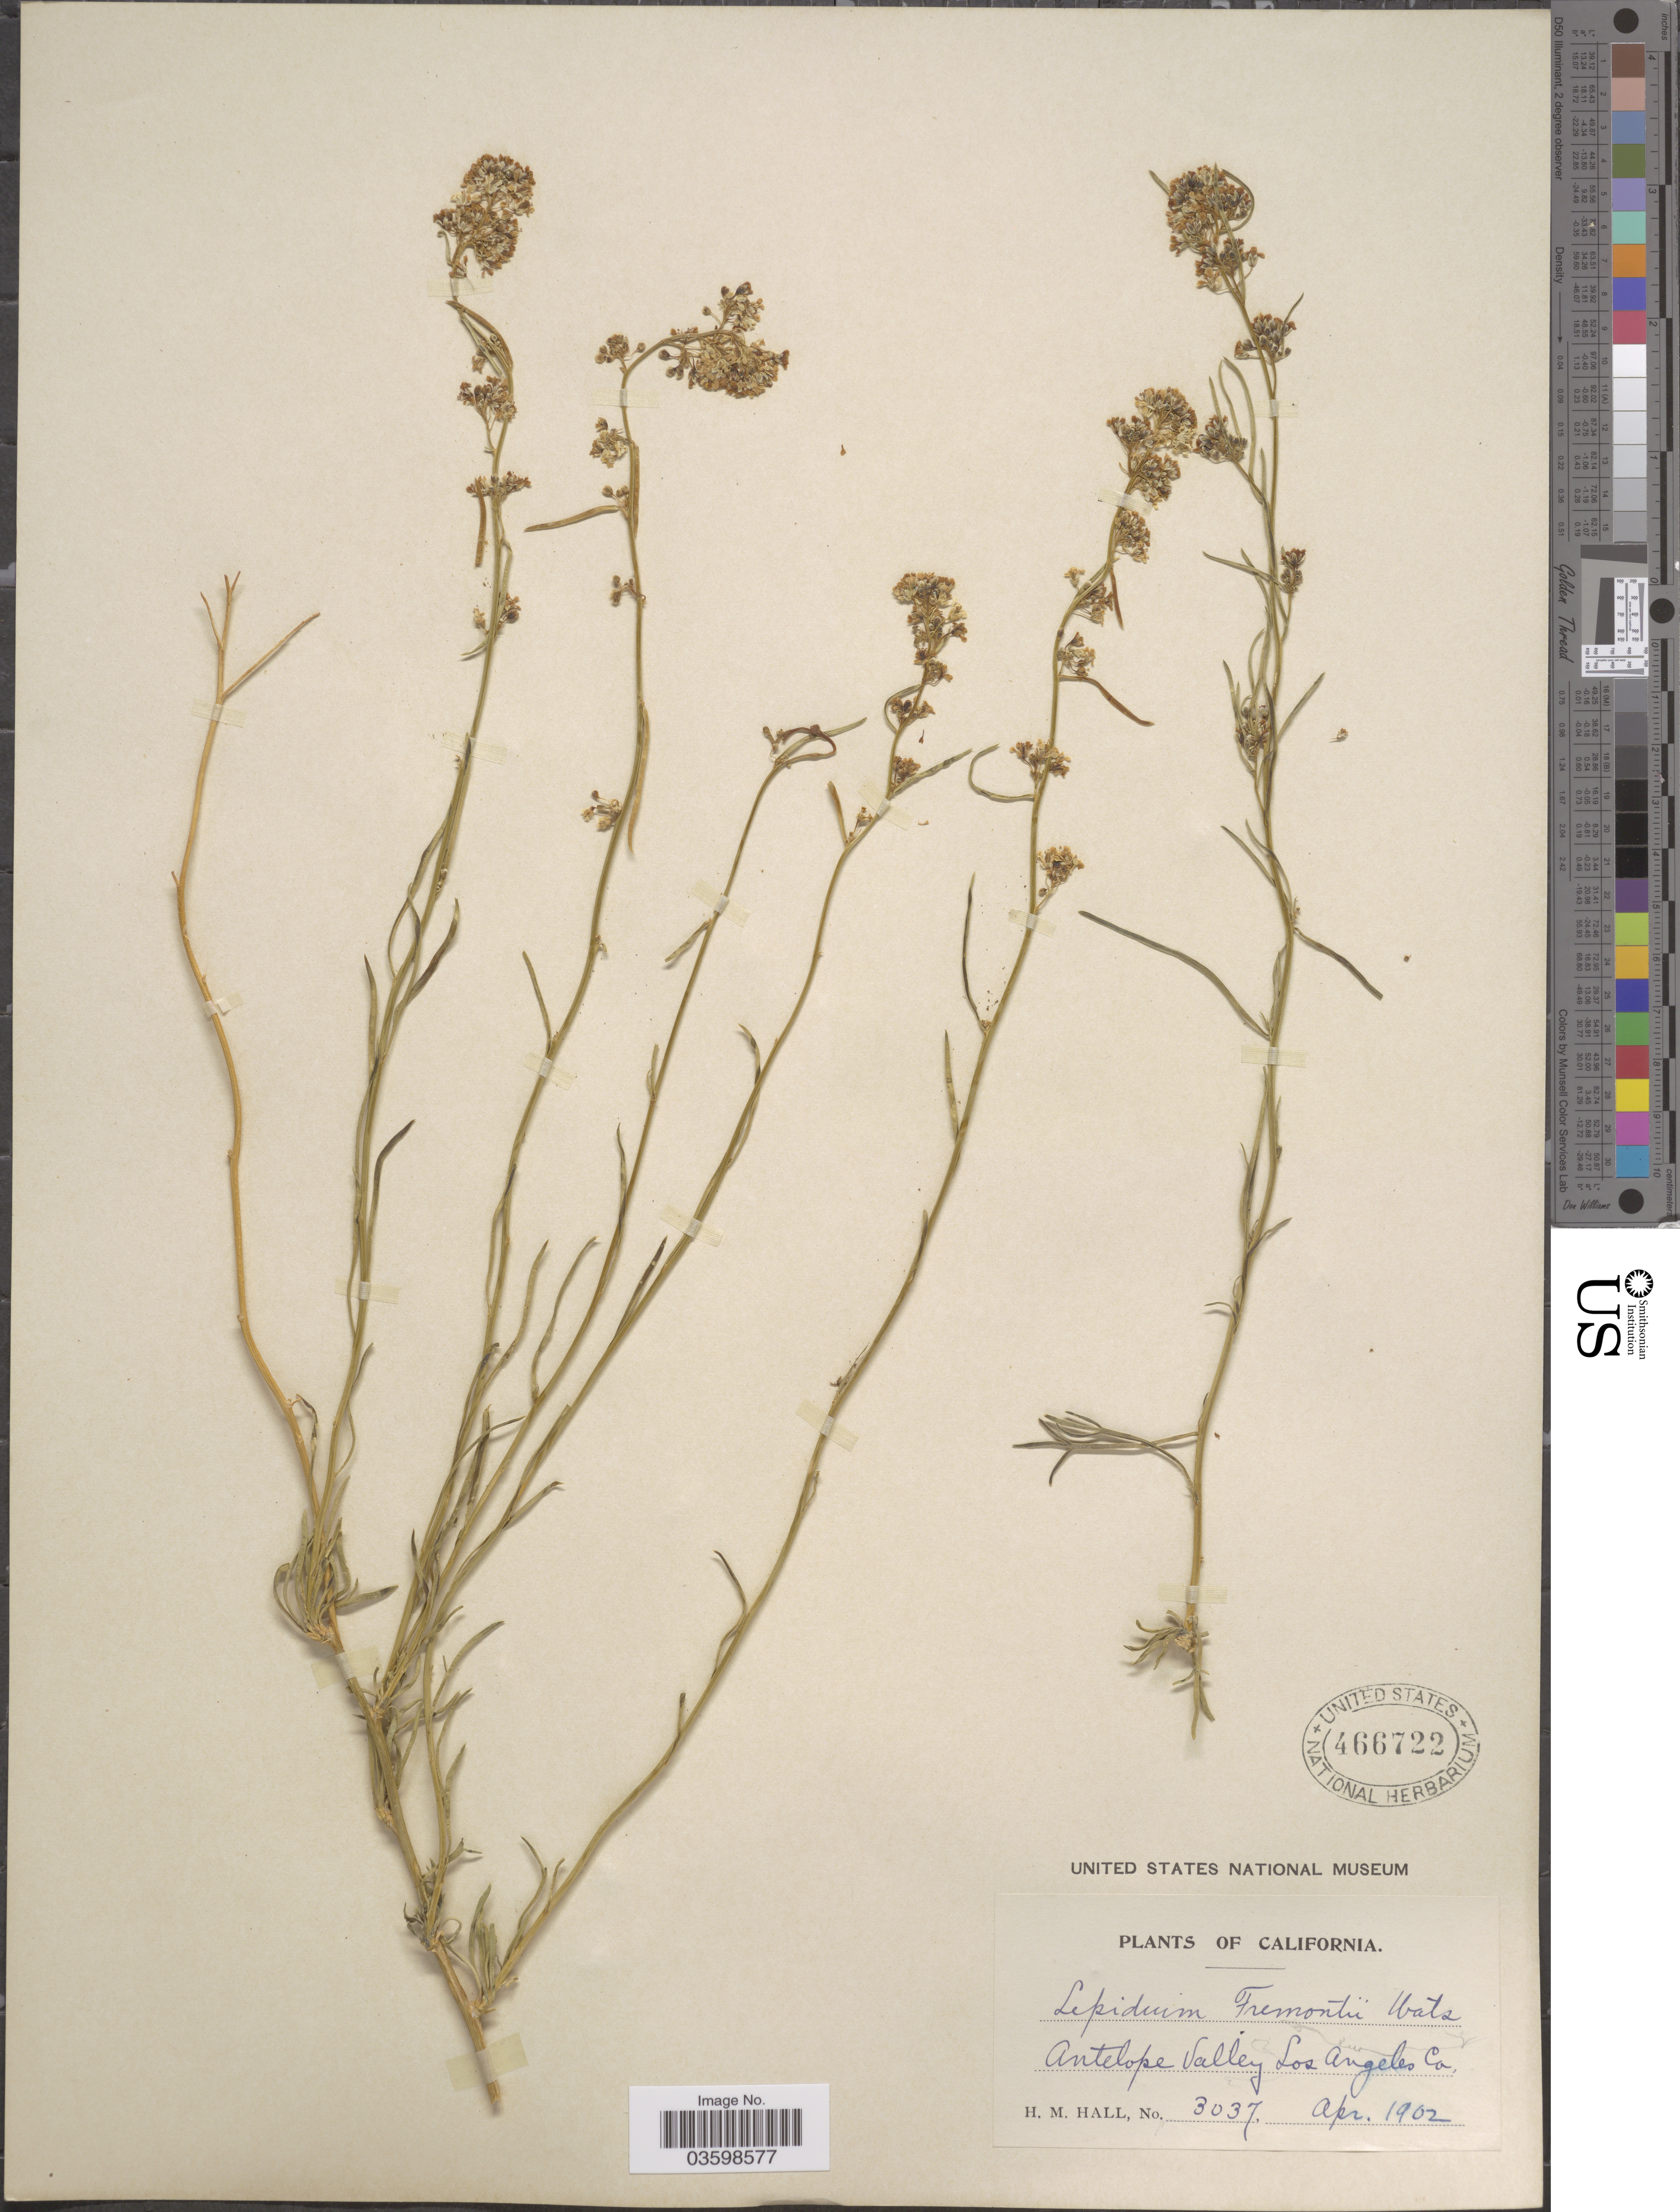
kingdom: Plantae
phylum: Tracheophyta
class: Magnoliopsida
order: Brassicales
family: Brassicaceae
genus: Lepidium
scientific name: Lepidium fremontii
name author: S. Watson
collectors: H. M. Hall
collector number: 3037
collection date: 1902-04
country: United States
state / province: California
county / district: Los Angeles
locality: Antelope Valley Los Angeles Co.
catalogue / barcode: US 466722